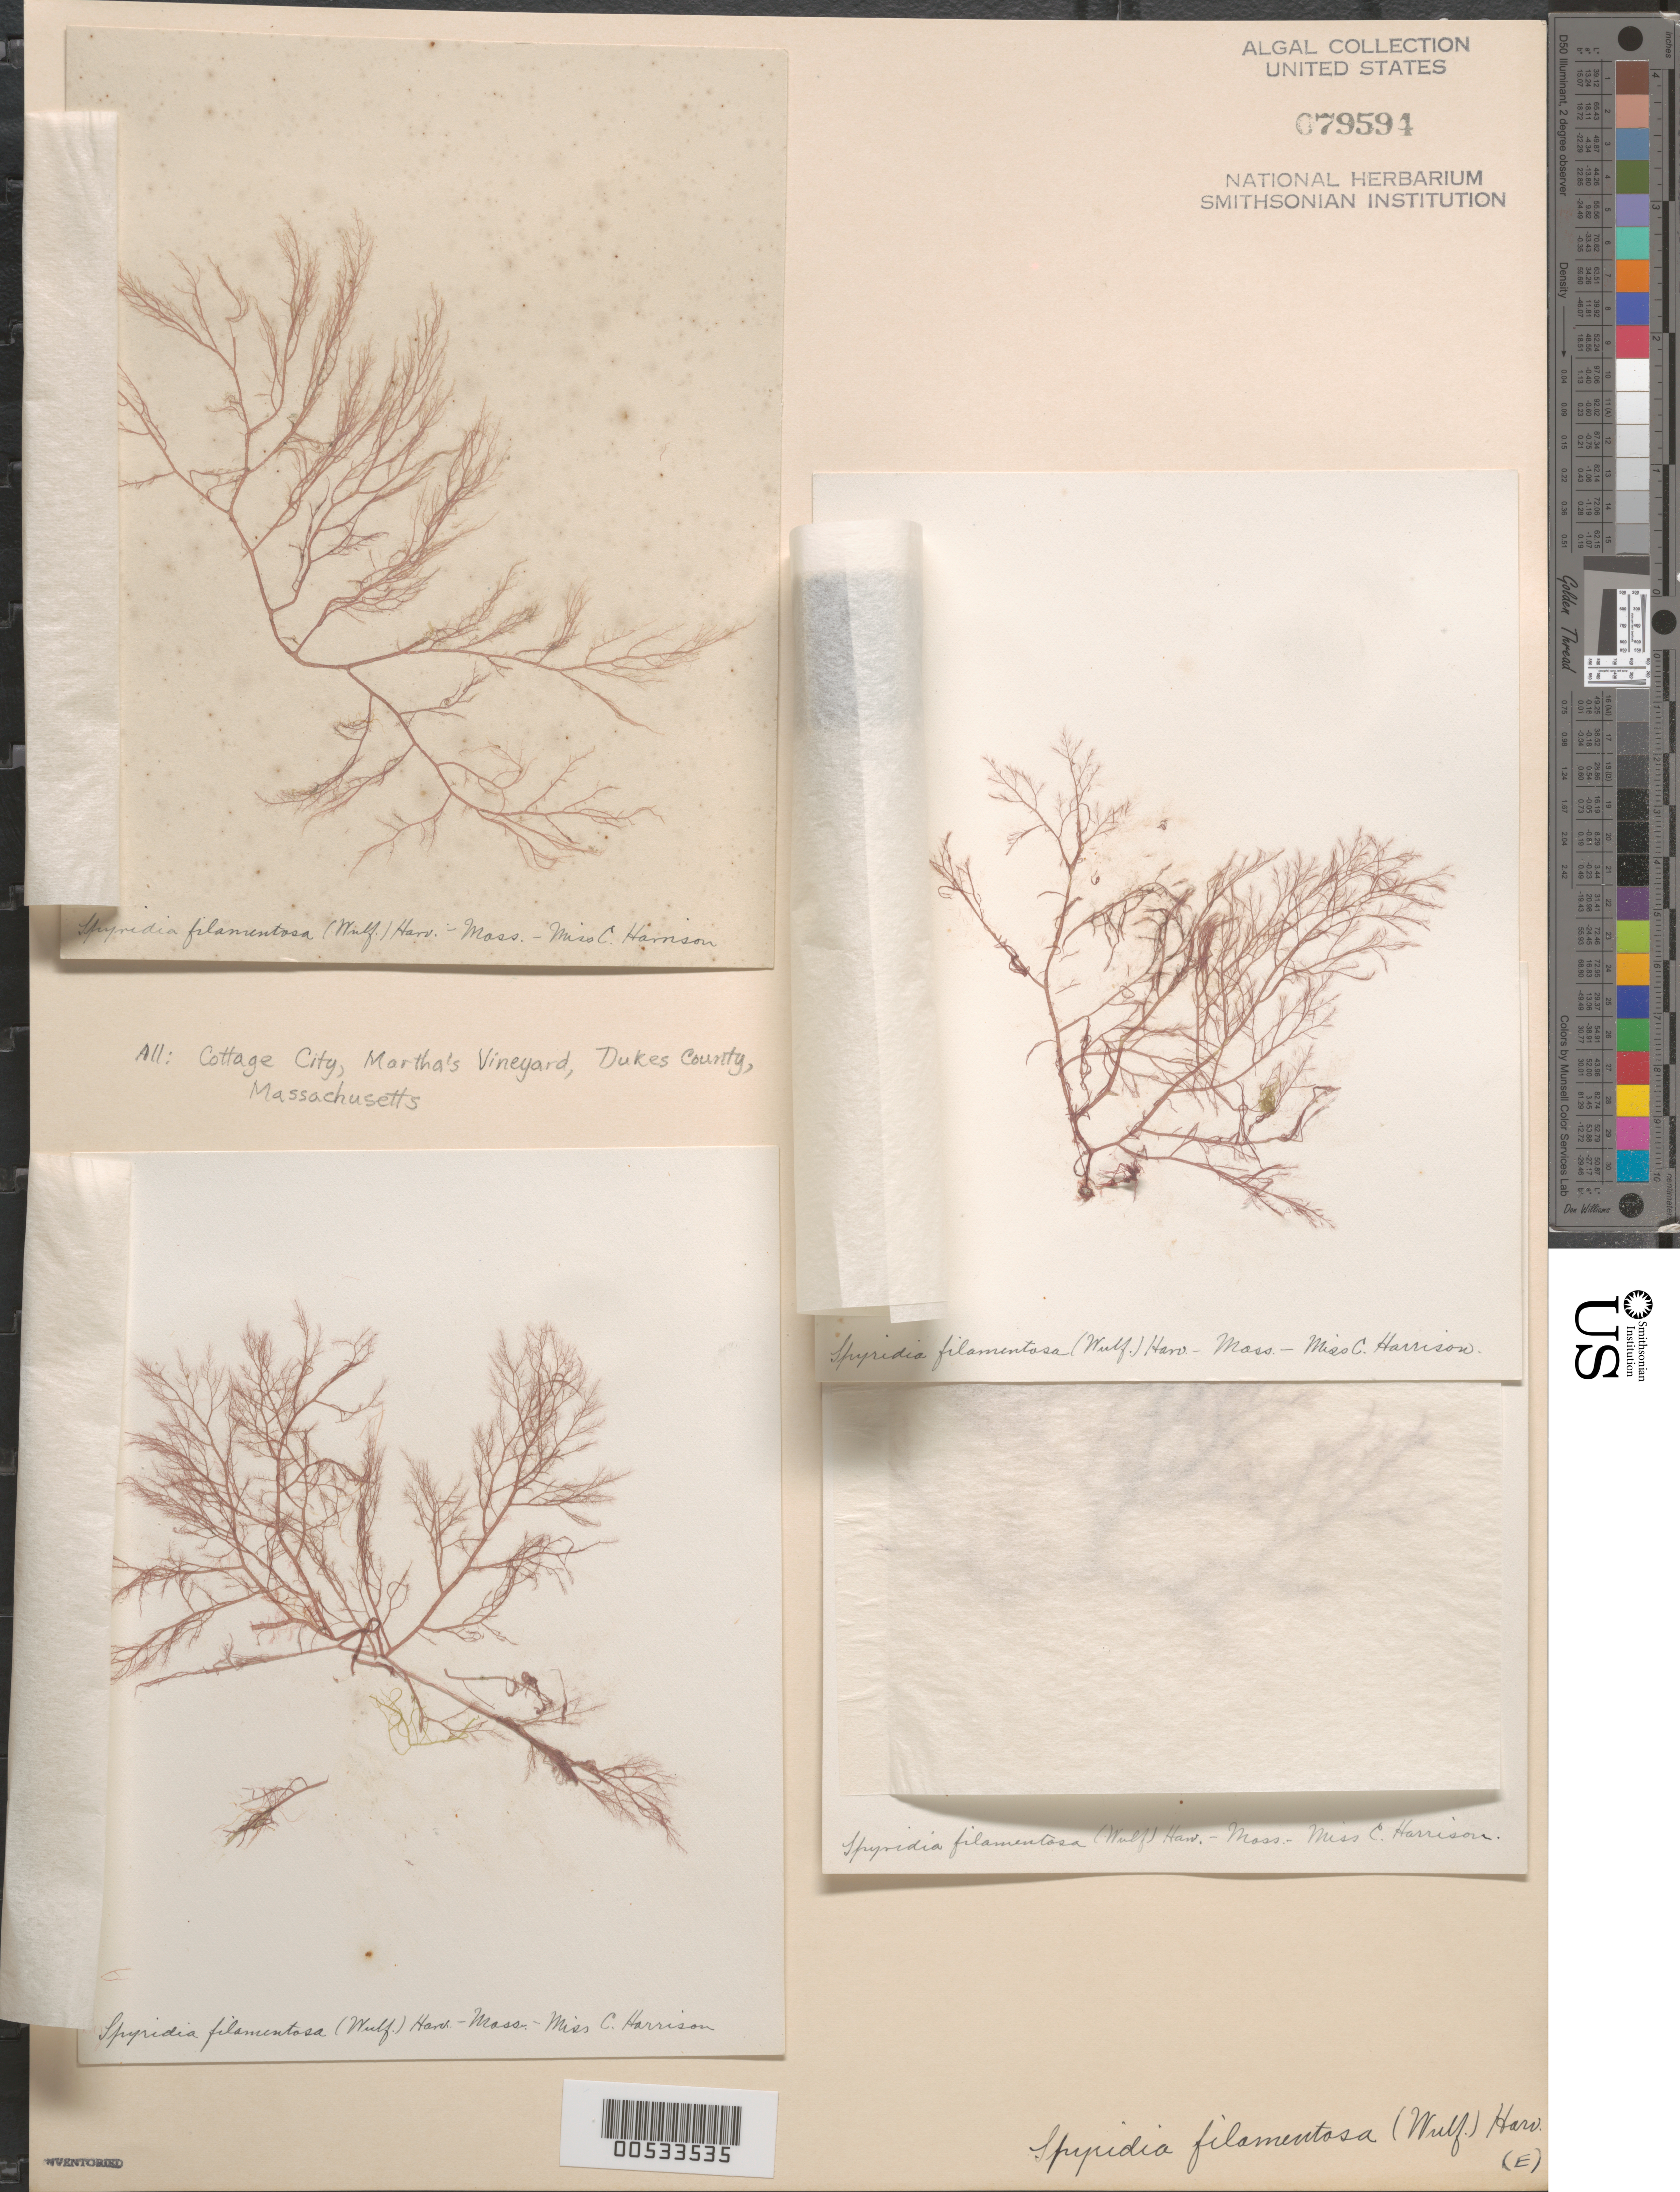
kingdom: Plantae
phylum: Rhodophyta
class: Florideophyceae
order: Ceramiales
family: Spyridiaceae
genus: Spyridia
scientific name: Spyridia filamentosa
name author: (Wulfen) Harv.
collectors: C. Harrison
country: United States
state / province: Massachusetts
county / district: Dukes County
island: Martha's Vineyard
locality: Cottage City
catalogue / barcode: US 79594